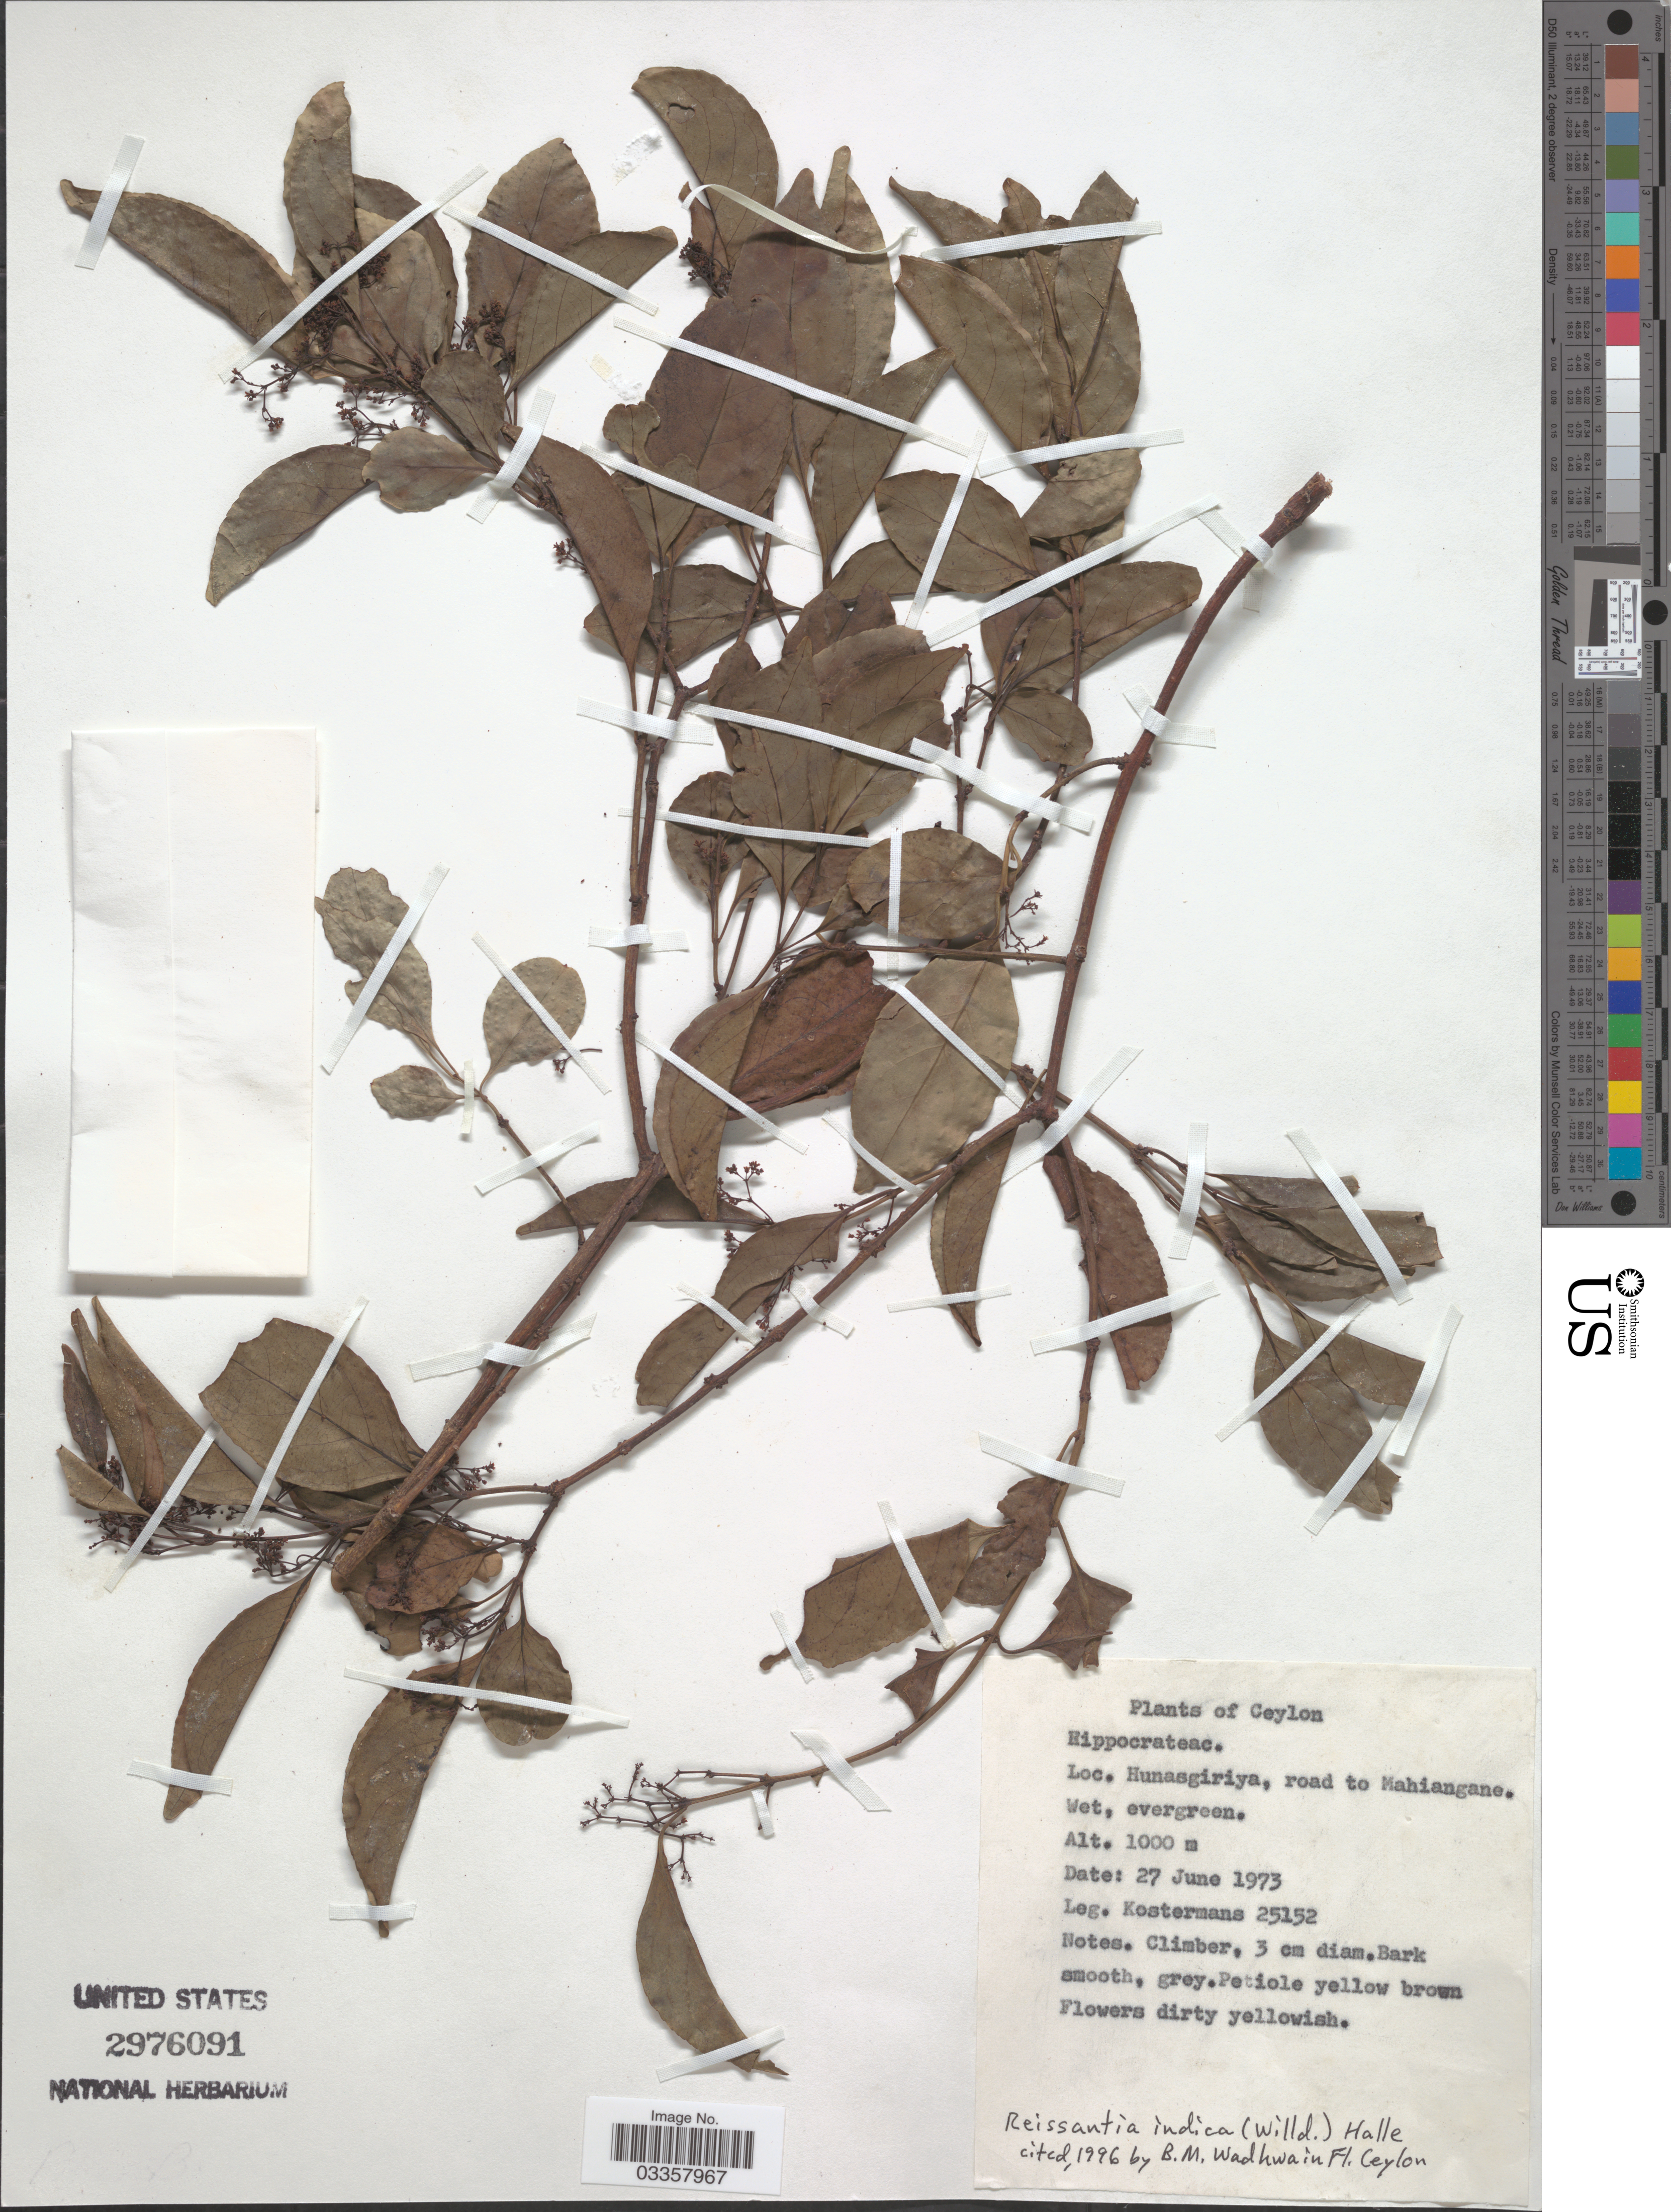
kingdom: Plantae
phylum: Tracheophyta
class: Magnoliopsida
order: Celastrales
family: Celastraceae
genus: Reissantia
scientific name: Reissantia indica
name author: (Willd.) N. Hallé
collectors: Kostermans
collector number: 25152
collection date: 1973-06-27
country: Sri Lanka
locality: Ceylon. Hunasgiriya, road to Mahiangane.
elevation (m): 1000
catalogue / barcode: US 2976091